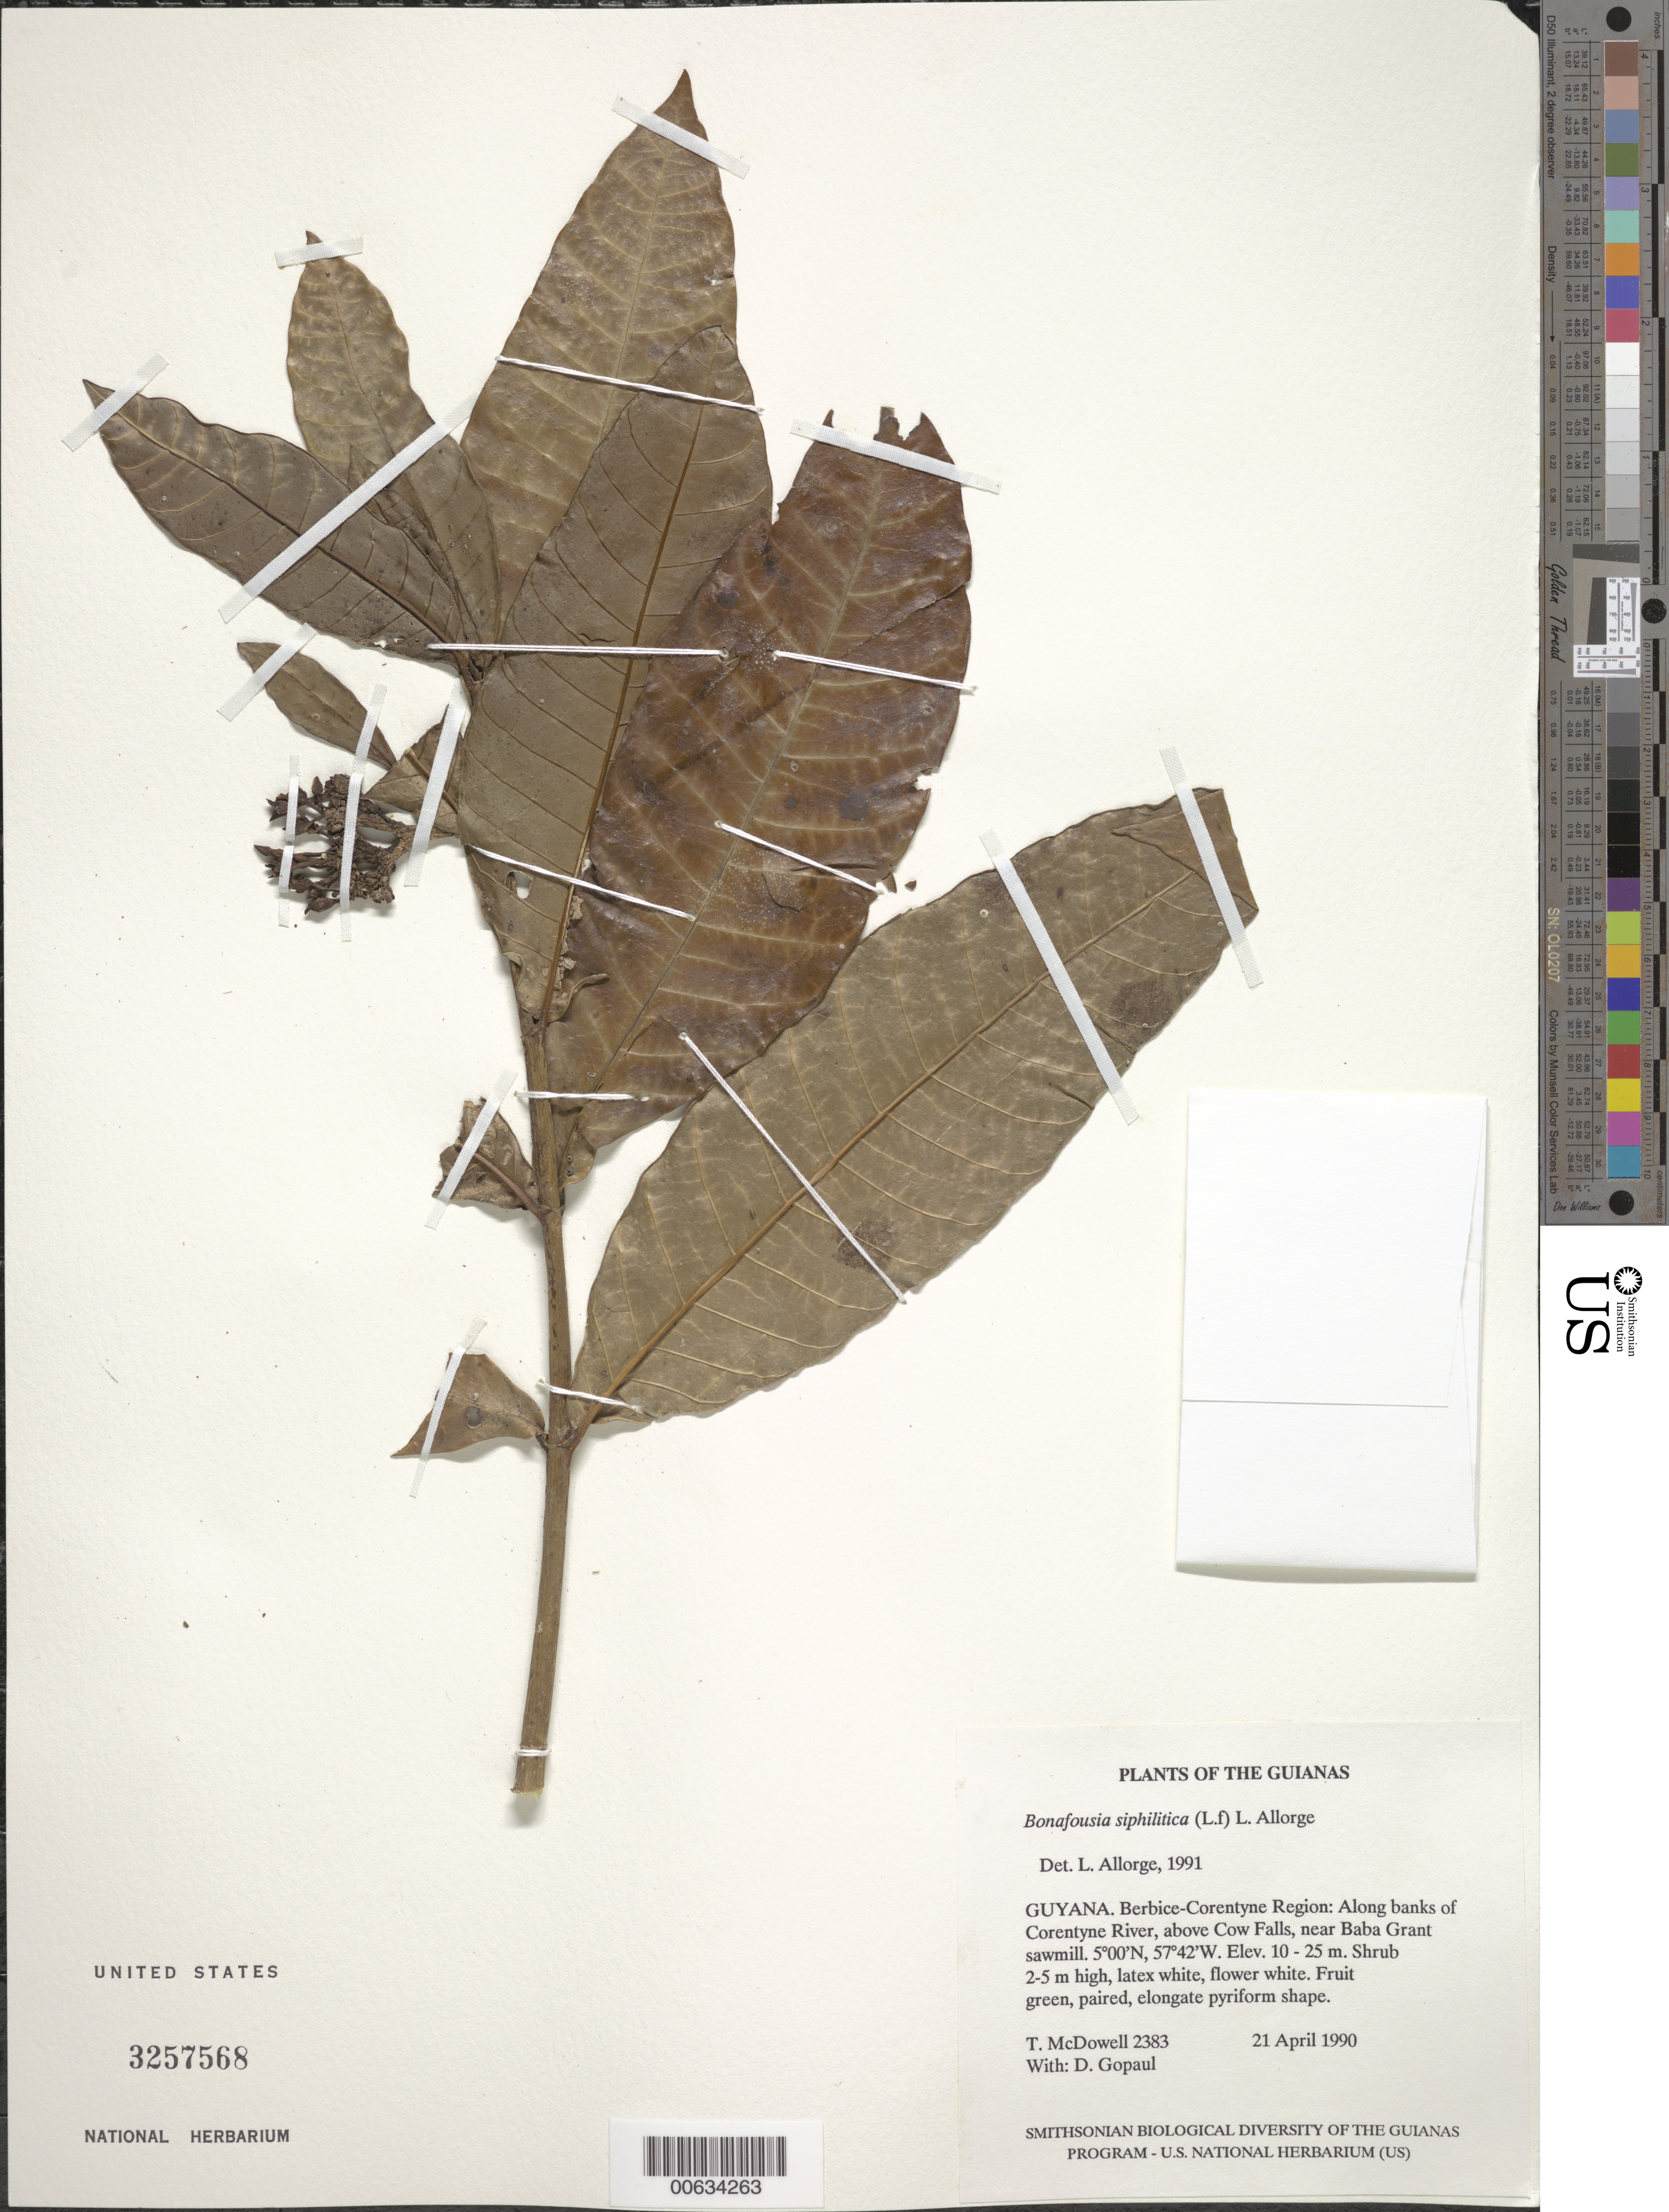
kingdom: Plantae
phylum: Tracheophyta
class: Magnoliopsida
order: Gentianales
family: Apocynaceae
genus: Bonafousia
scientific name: Bonafousia siphilitica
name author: (L. f.) L. Allorge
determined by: Allorge, L.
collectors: T. McDowell & D. Gopaul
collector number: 2383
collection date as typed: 20 April 1990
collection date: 1990-04-20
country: Guyana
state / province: E. Berbice-Corentyne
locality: Corentyne River, between Cow Falls and Baba Grant sawmill landing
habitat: Along banks of river at flood level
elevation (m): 10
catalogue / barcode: US 3257568